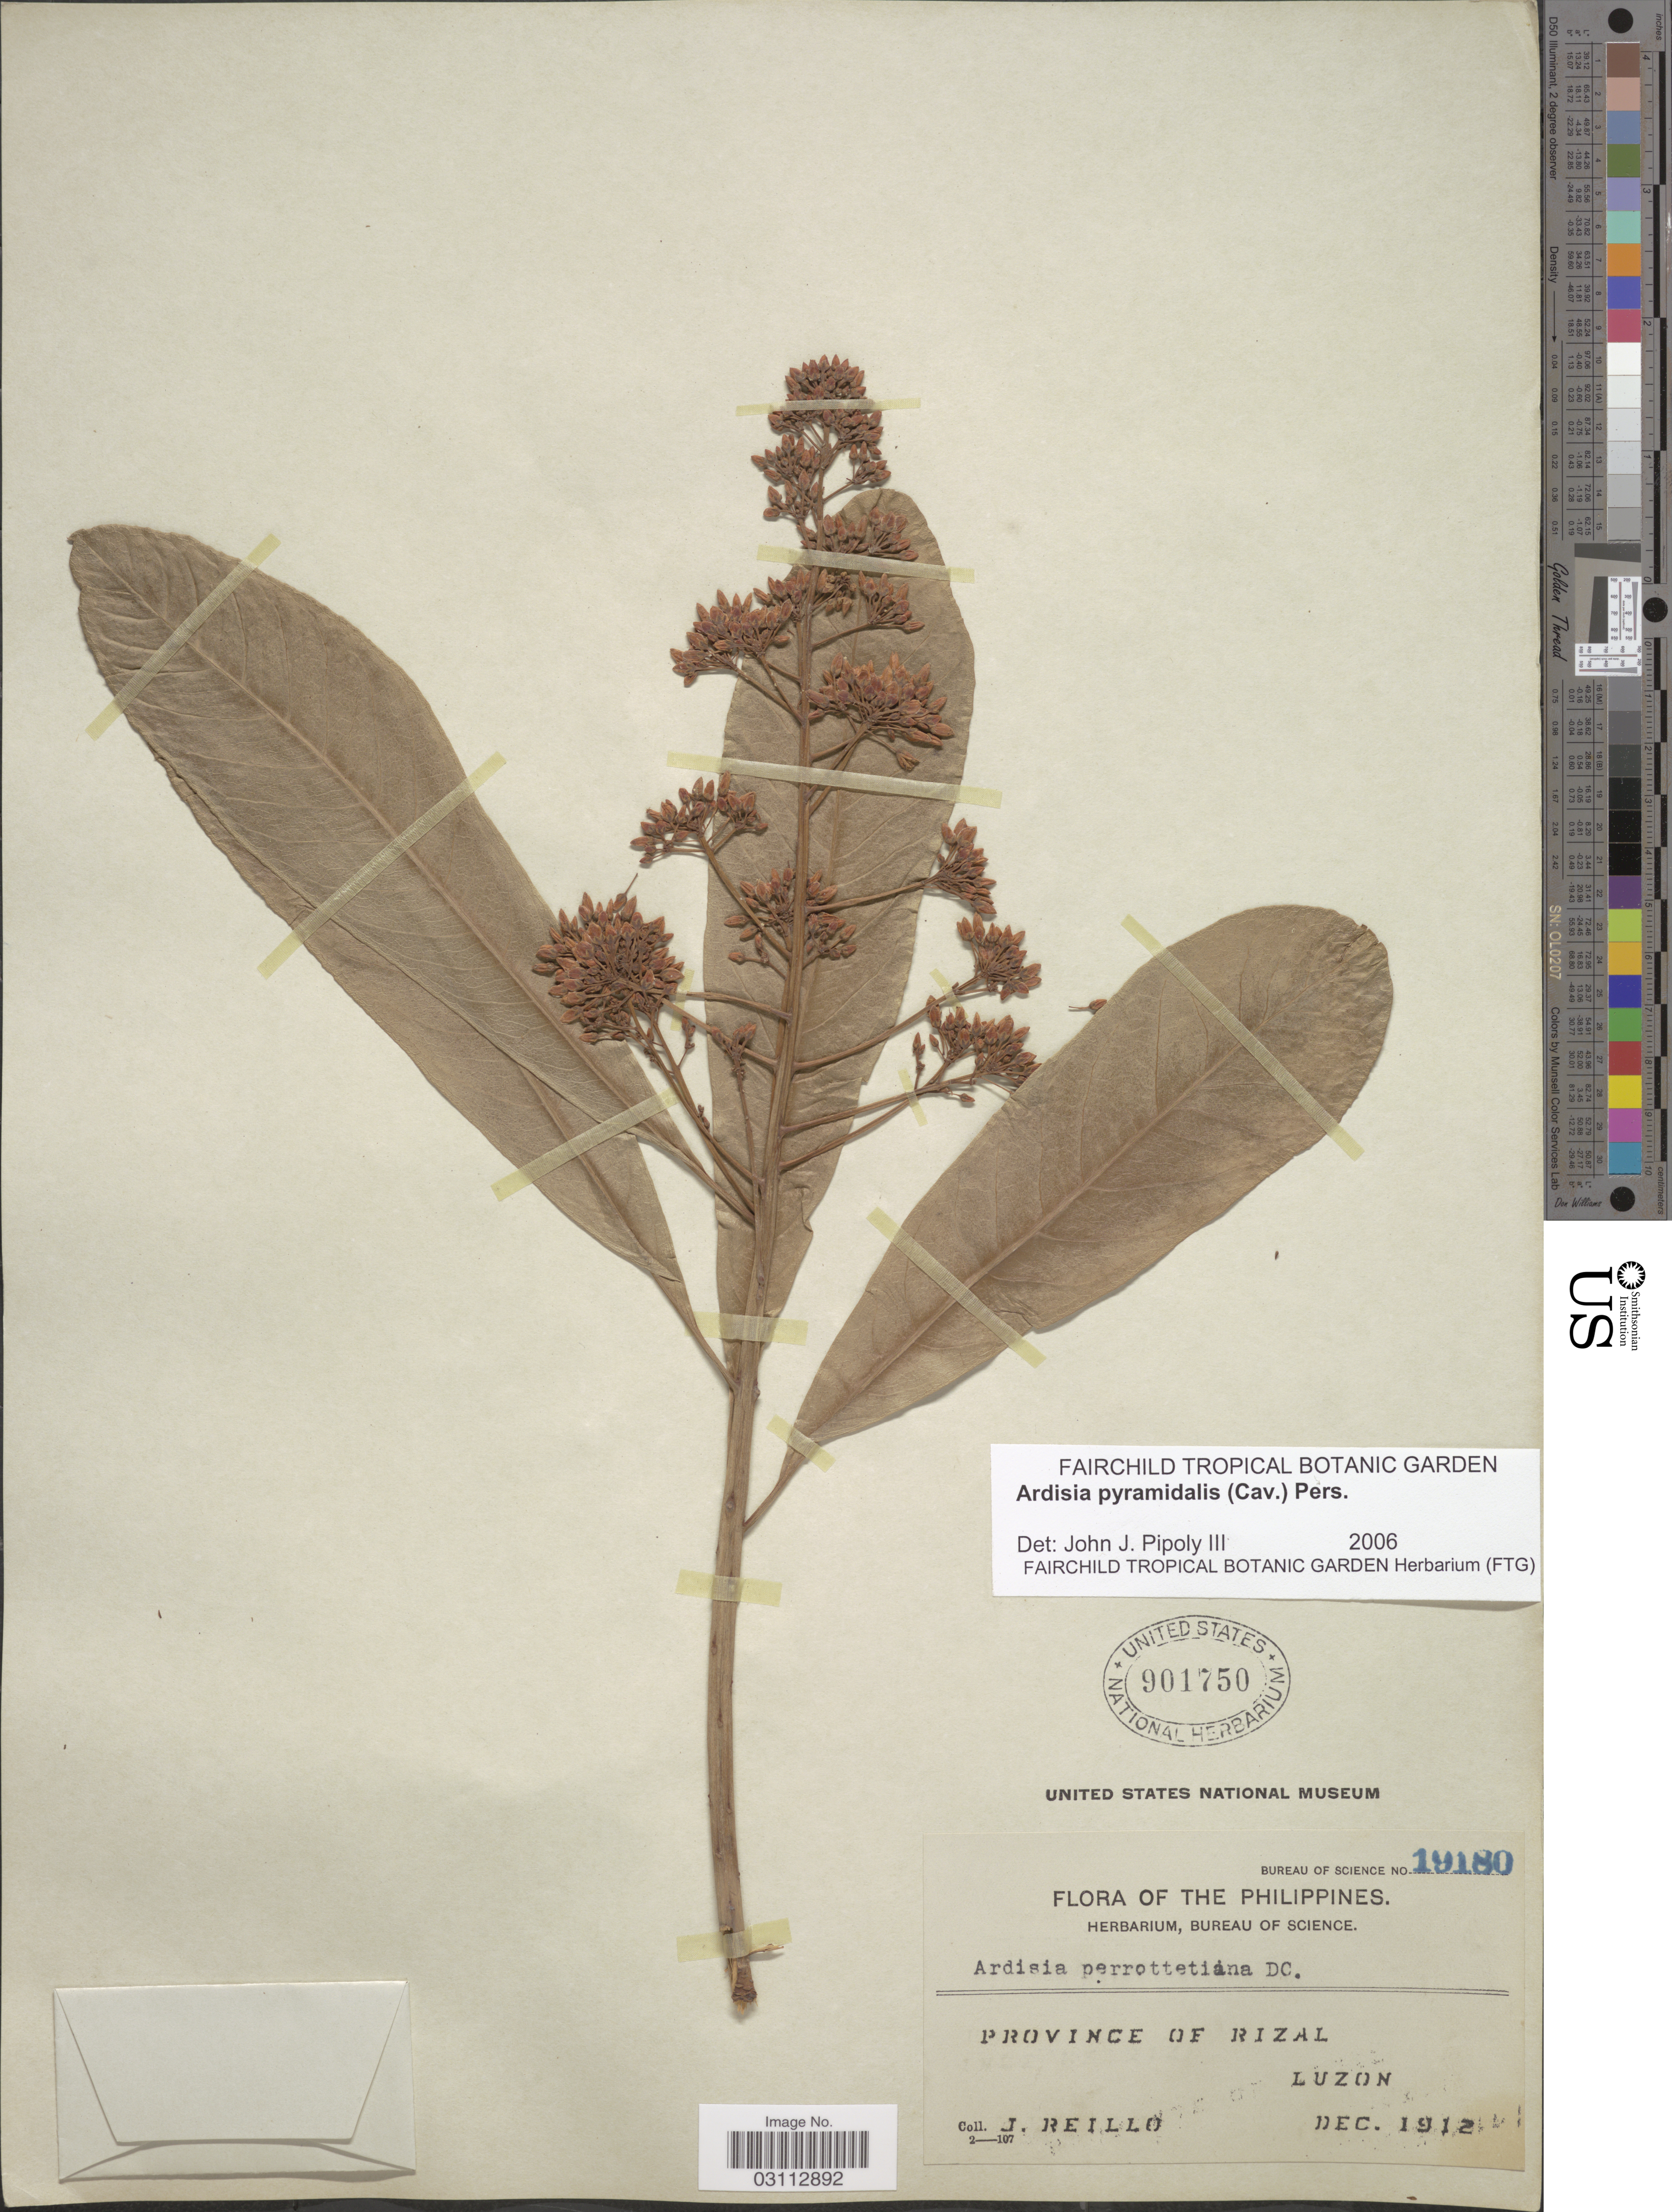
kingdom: Plantae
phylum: Tracheophyta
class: Magnoliopsida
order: Ericales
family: Primulaceae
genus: Ardisia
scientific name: Ardisia pyramidalis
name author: (Cav.) Pers.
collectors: J. Reillo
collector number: Bureau of Science 19180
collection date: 1912-12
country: Philippines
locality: Province of Rizal. Luzon.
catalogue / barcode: US 901750